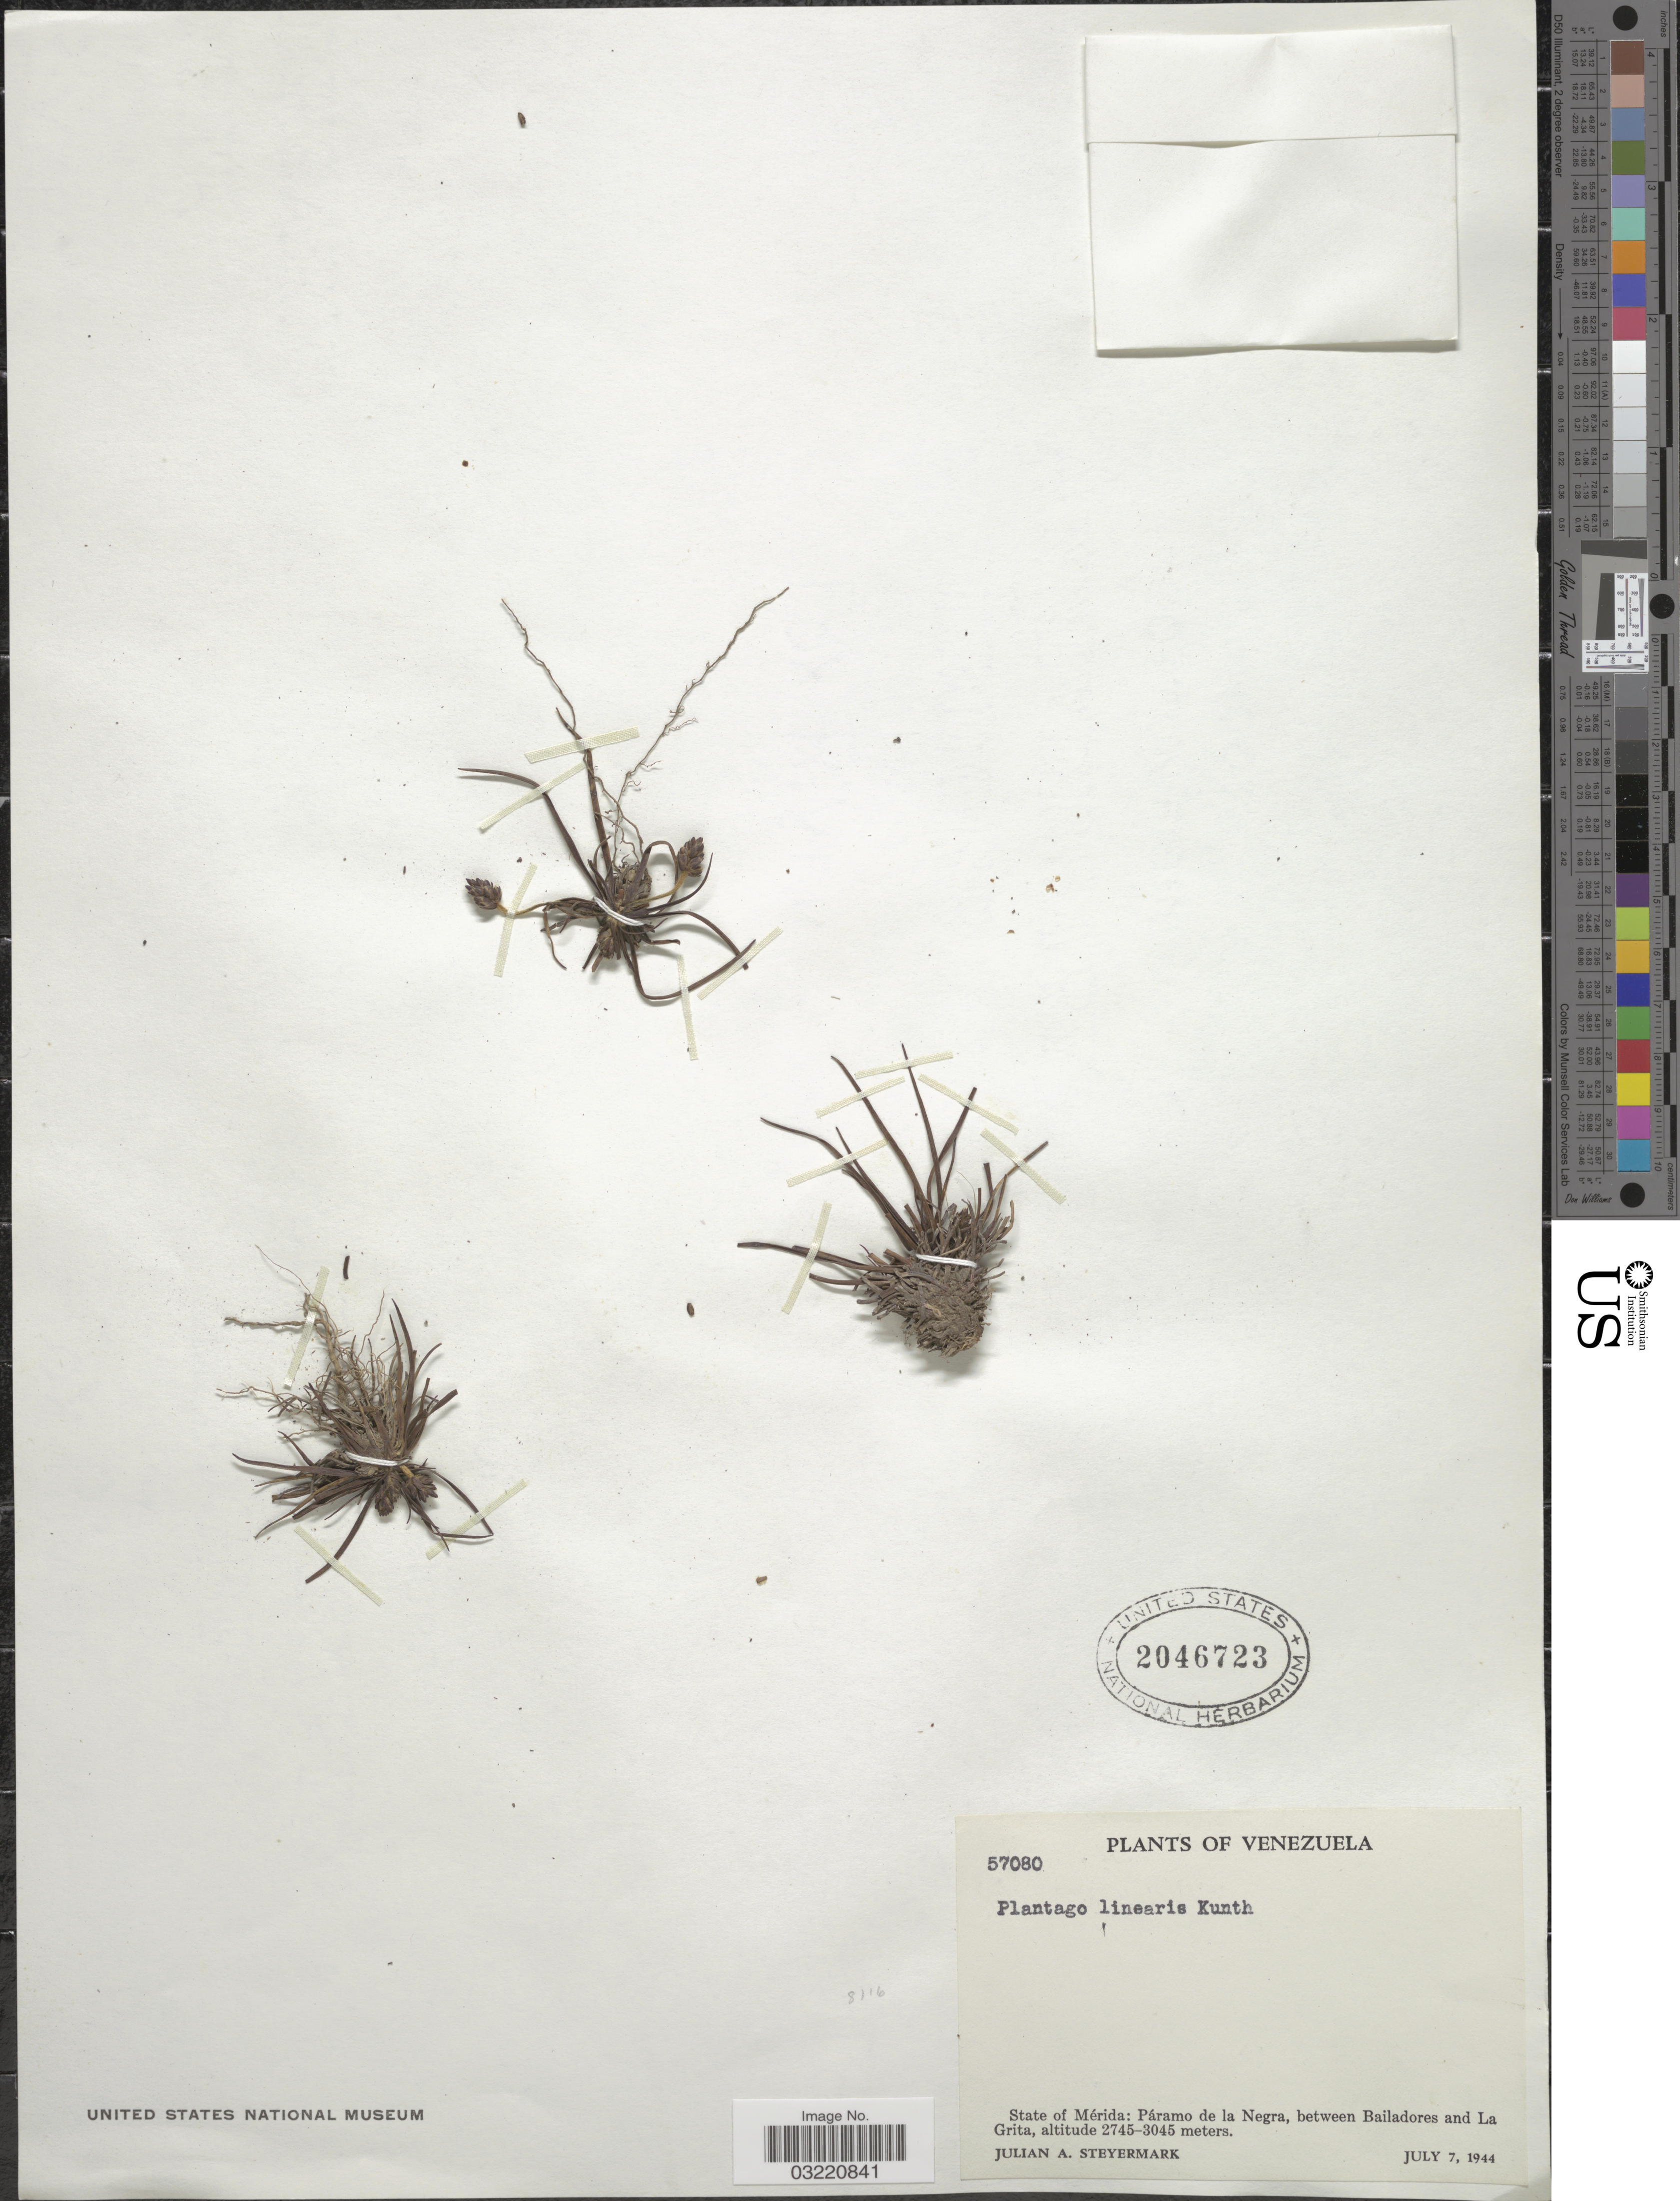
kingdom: Plantae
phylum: Tracheophyta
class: Magnoliopsida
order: Lamiales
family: Plantaginaceae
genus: Plantago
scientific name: Plantago linearis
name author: Kunth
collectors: J. Steyermark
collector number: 57080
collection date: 1944-07-07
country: Venezuela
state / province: Mérida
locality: Páramo de la Negra, between Bailadores and La Grita.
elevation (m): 2745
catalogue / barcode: US 2046723